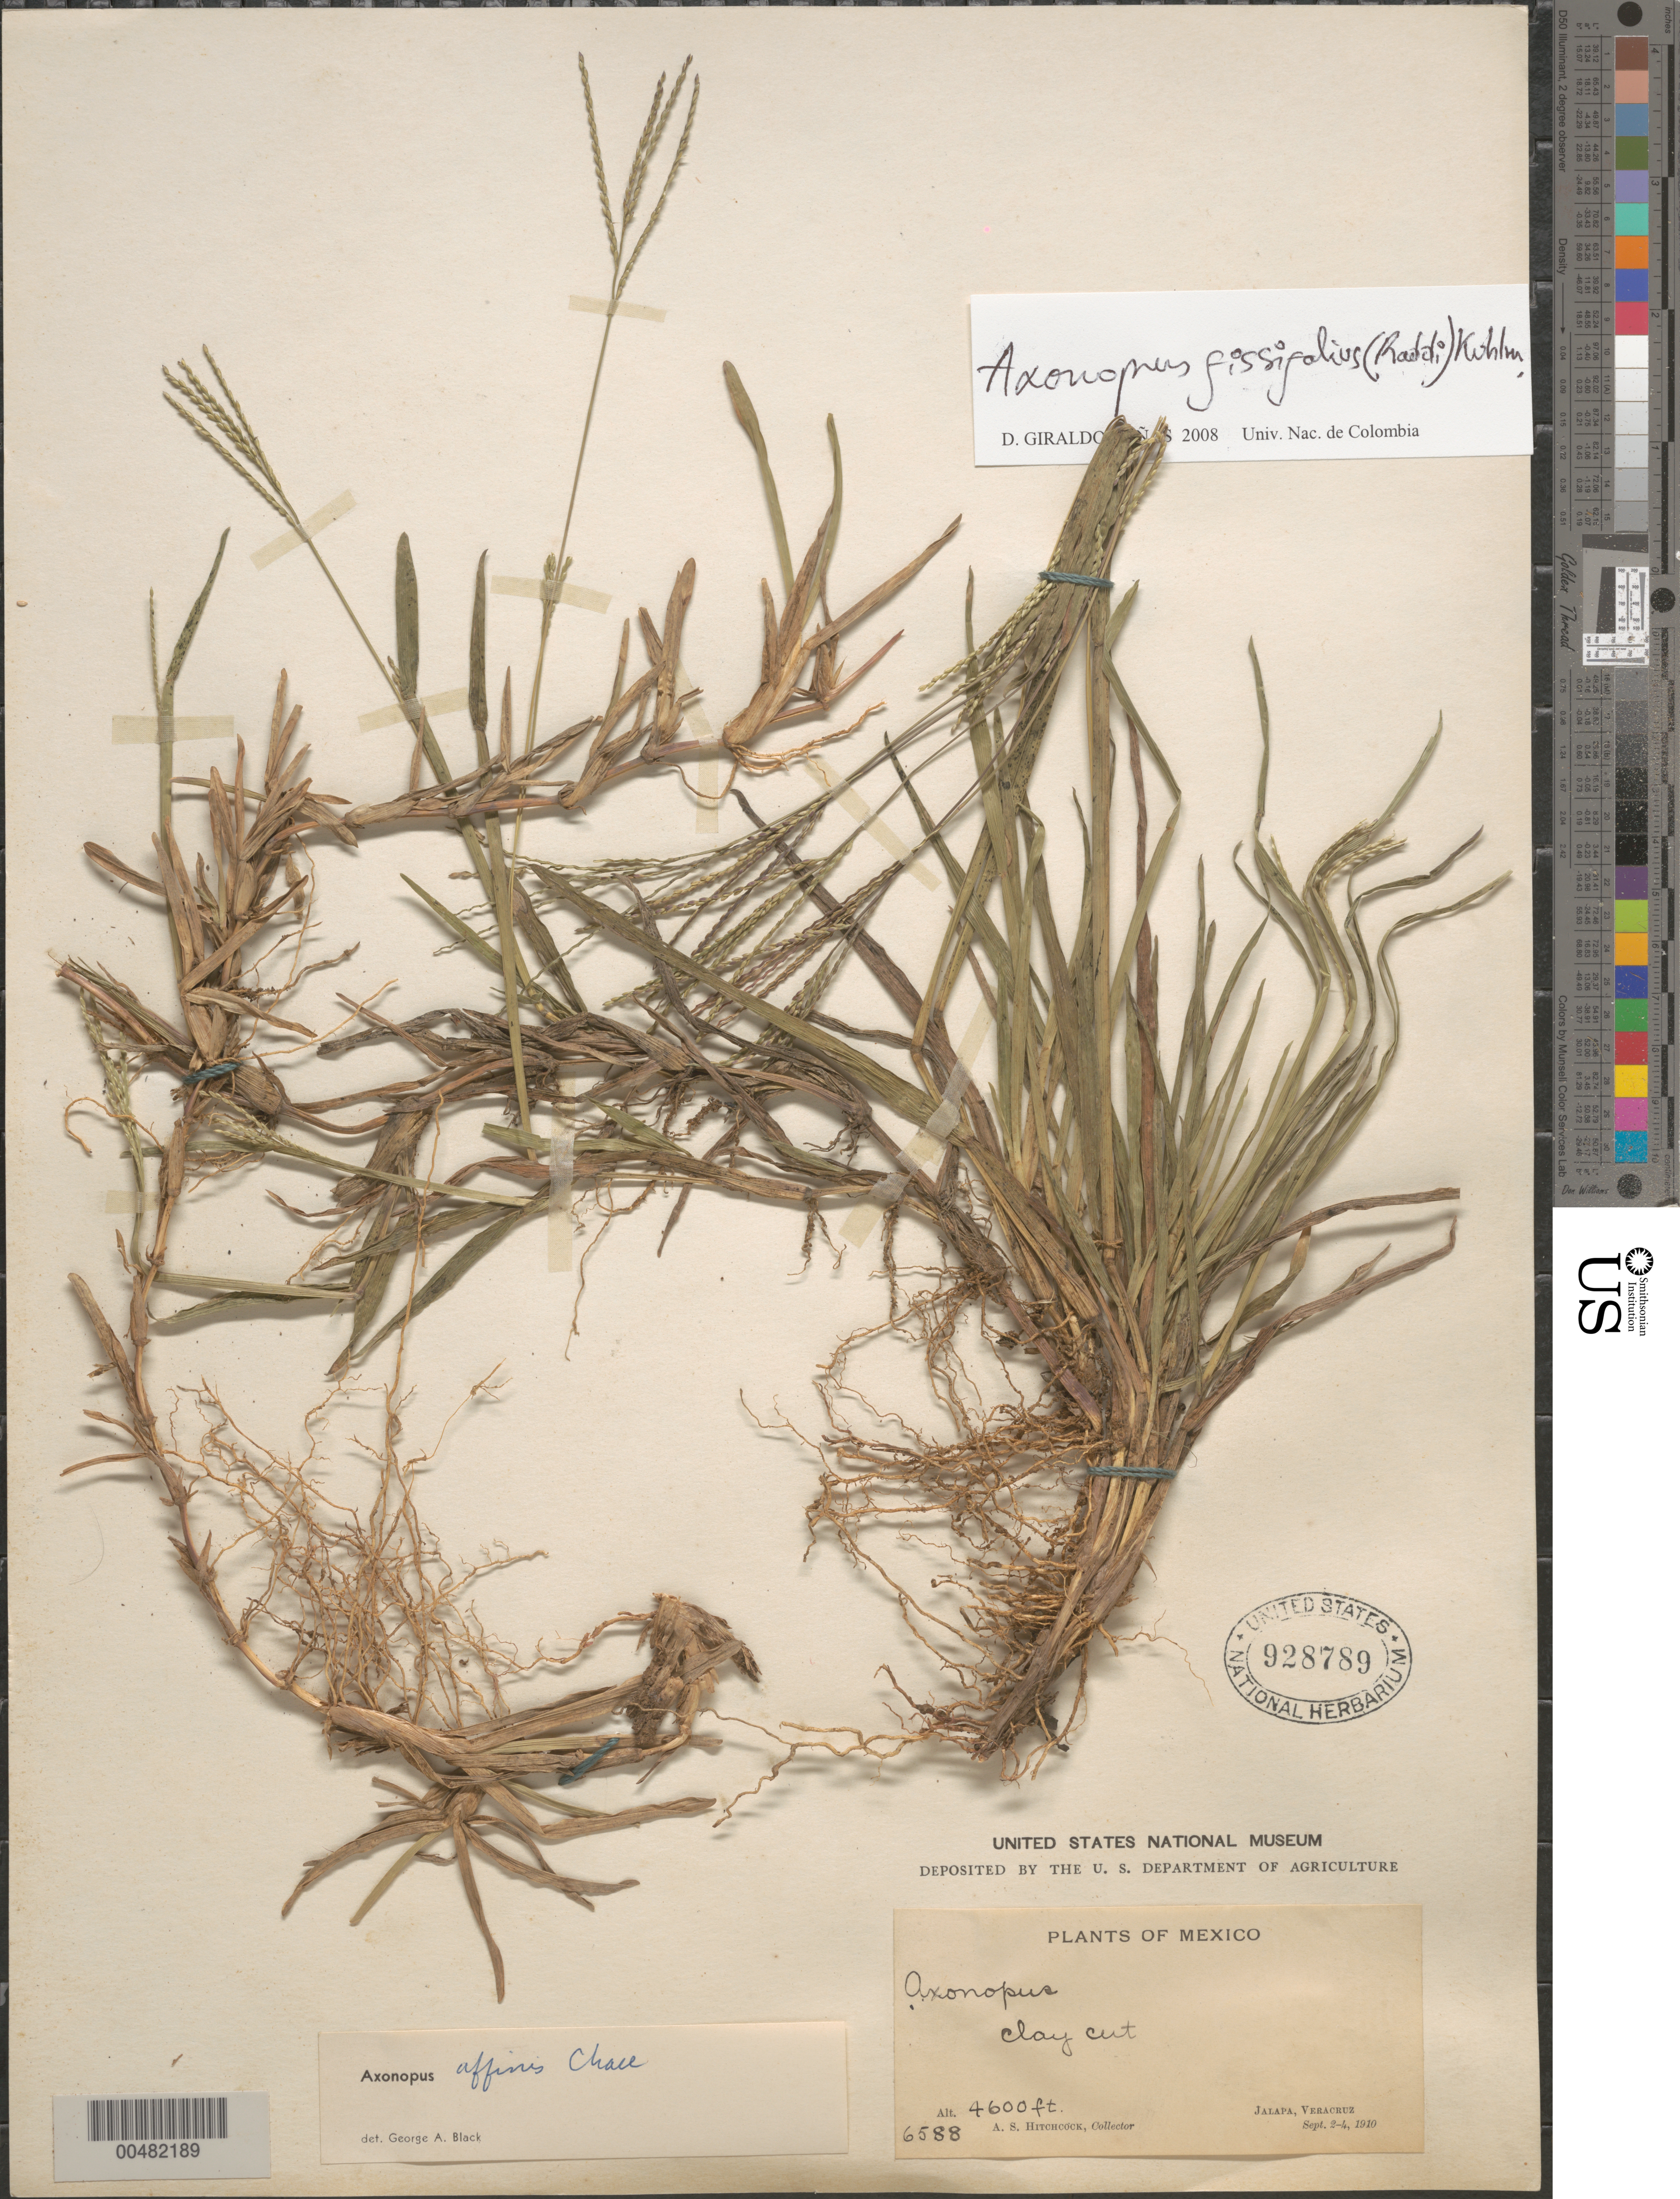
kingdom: Plantae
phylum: Tracheophyta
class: Liliopsida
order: Poales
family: Poaceae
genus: Axonopus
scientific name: Axonopus fissifolius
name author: (Raddi) Kuhlm.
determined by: Black, G. A.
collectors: A. S. Hitchcock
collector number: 6588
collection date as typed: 2 Sep 1910 to 4 Sep 1910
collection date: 1910-09-02/1910-09-04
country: Mexico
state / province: Veracruz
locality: Jalapa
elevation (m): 1402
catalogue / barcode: US 928789